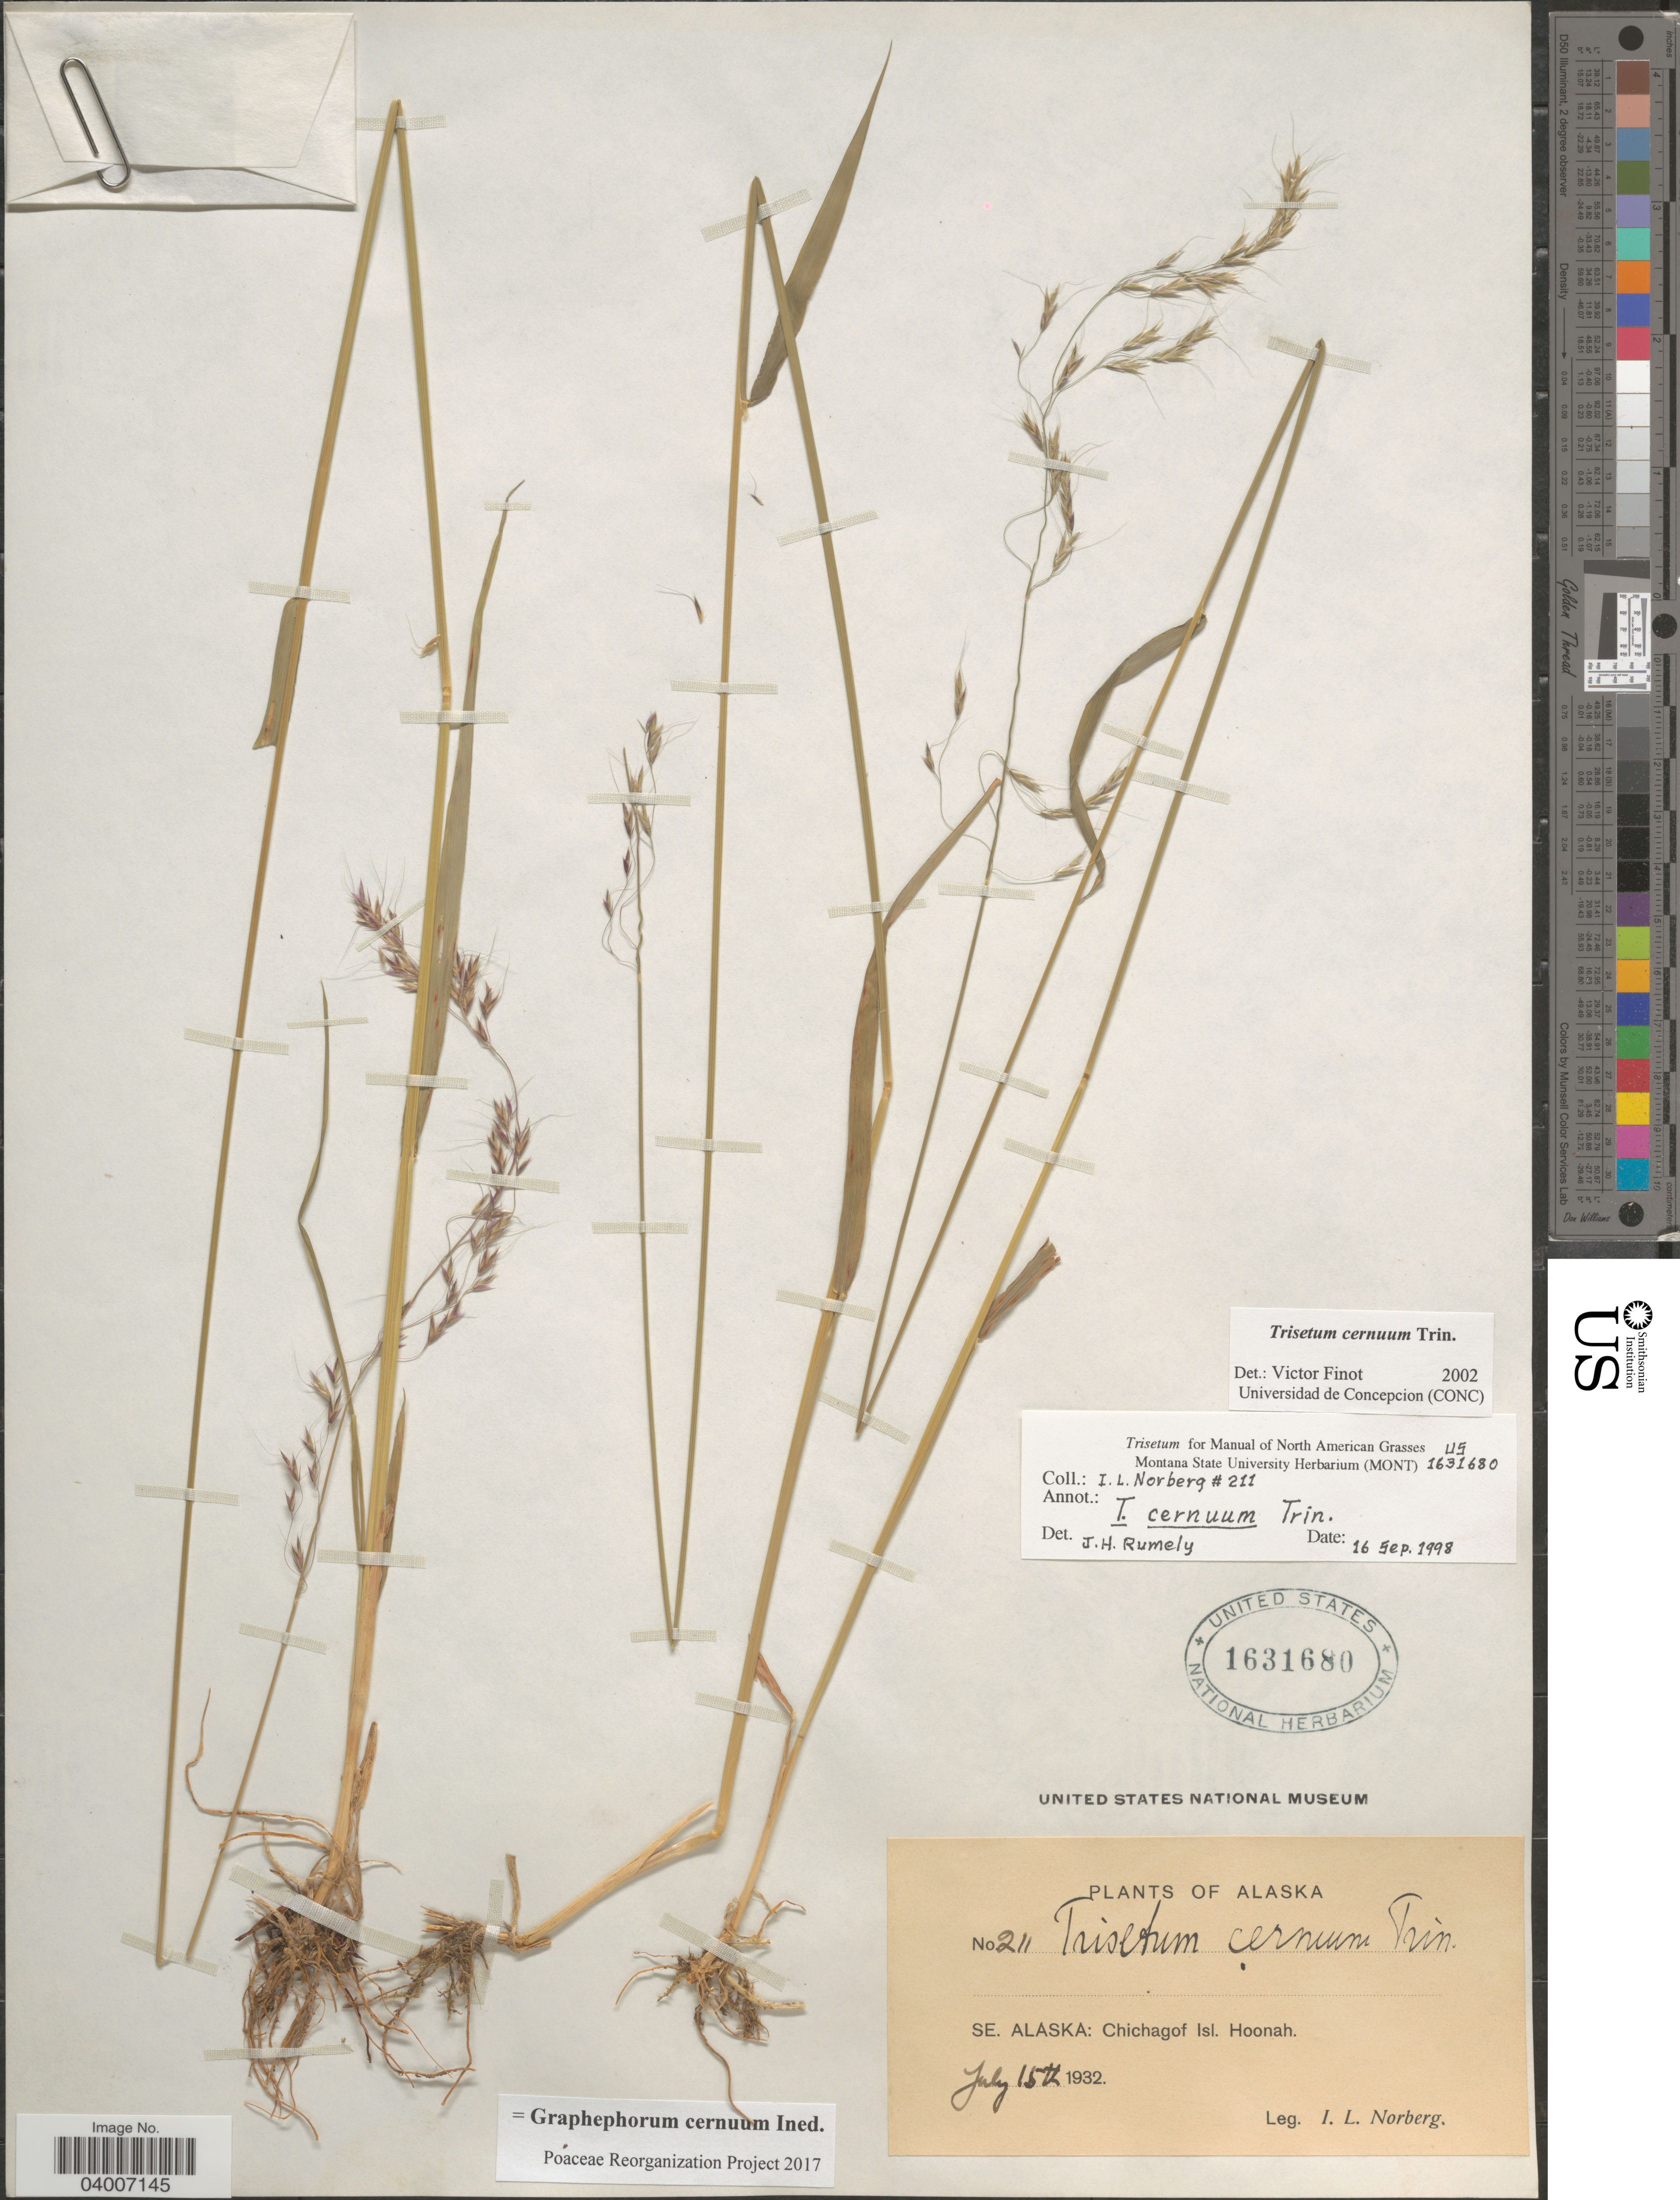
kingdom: Plantae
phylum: Tracheophyta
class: Liliopsida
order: Poales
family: Poaceae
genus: Graphephorum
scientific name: Graphephorum cernuum ined.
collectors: I. Norberg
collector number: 211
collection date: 1932-07-15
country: United States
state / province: Alaska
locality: SE. Alaska: Chichagof Isl. Hoonah.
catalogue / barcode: US 1631680